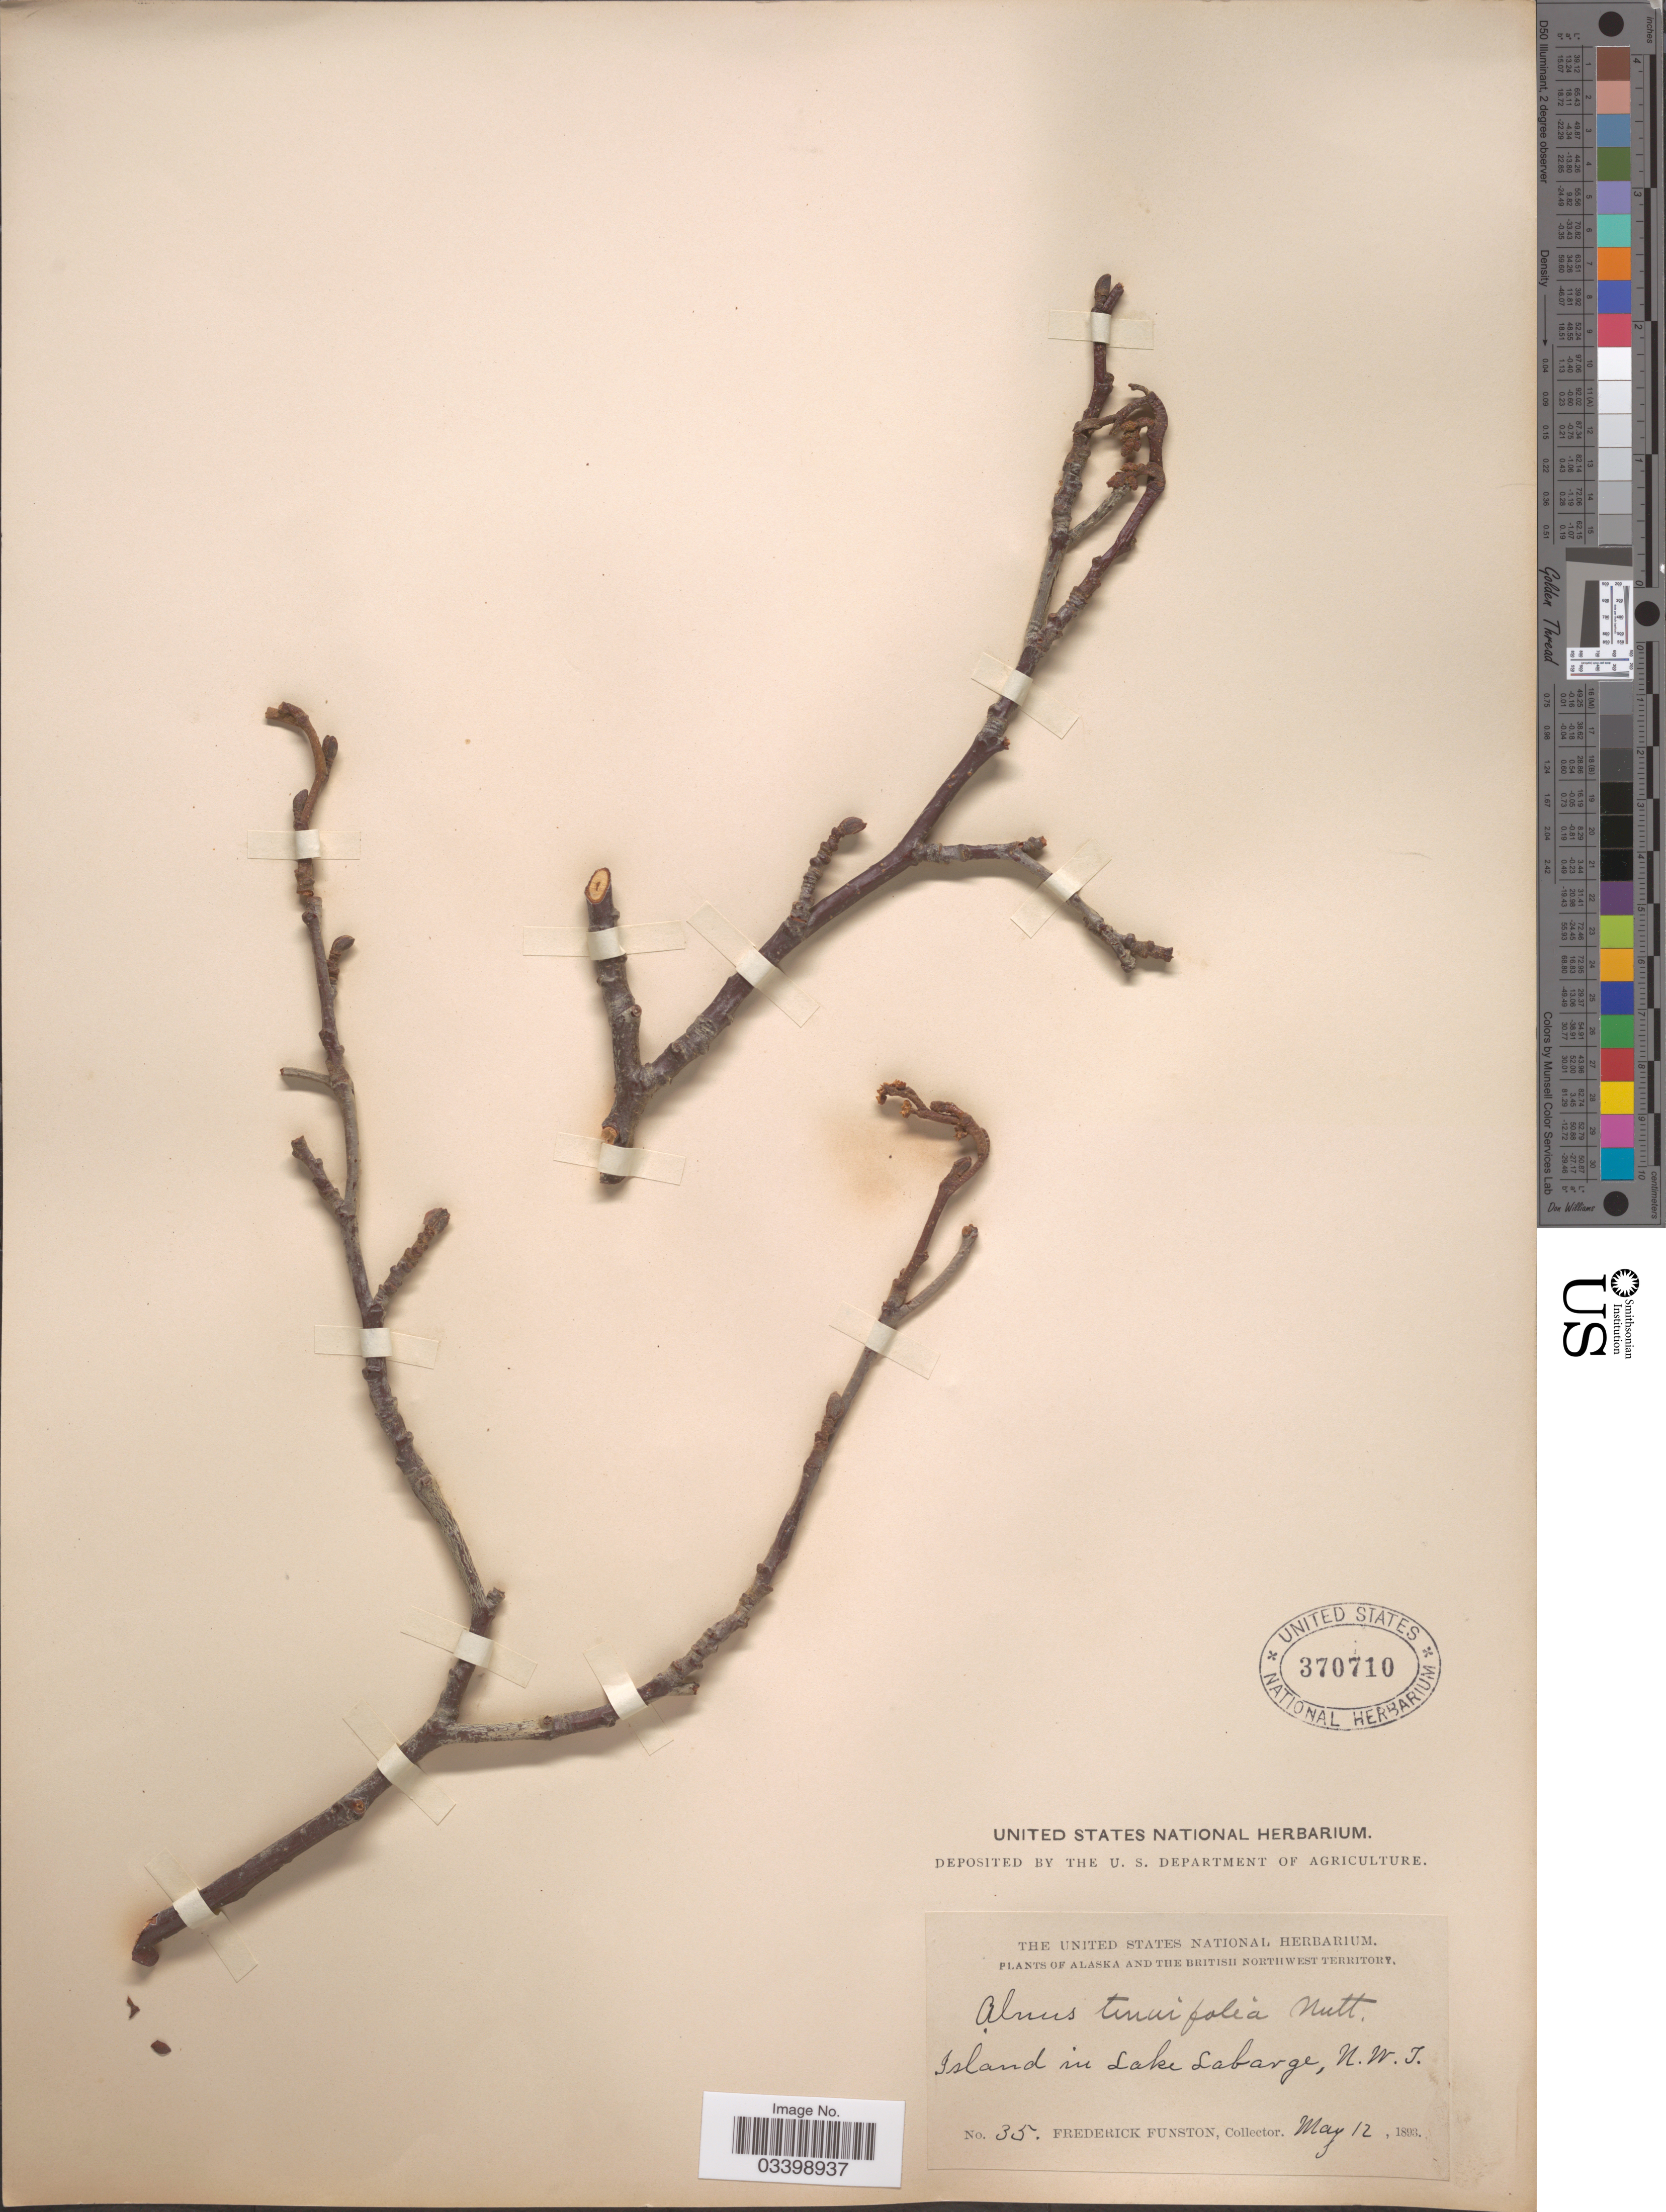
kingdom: Plantae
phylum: Tracheophyta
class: Magnoliopsida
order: Fagales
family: Betulaceae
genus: Alnus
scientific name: Alnus viridis subsp. sinuata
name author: Regel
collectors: F. Funston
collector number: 35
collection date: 1893-05-12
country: Canada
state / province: Northwest Territories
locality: The British Northwest Territory. Island in Lake Labarge, N.W.T.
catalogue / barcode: US 370710